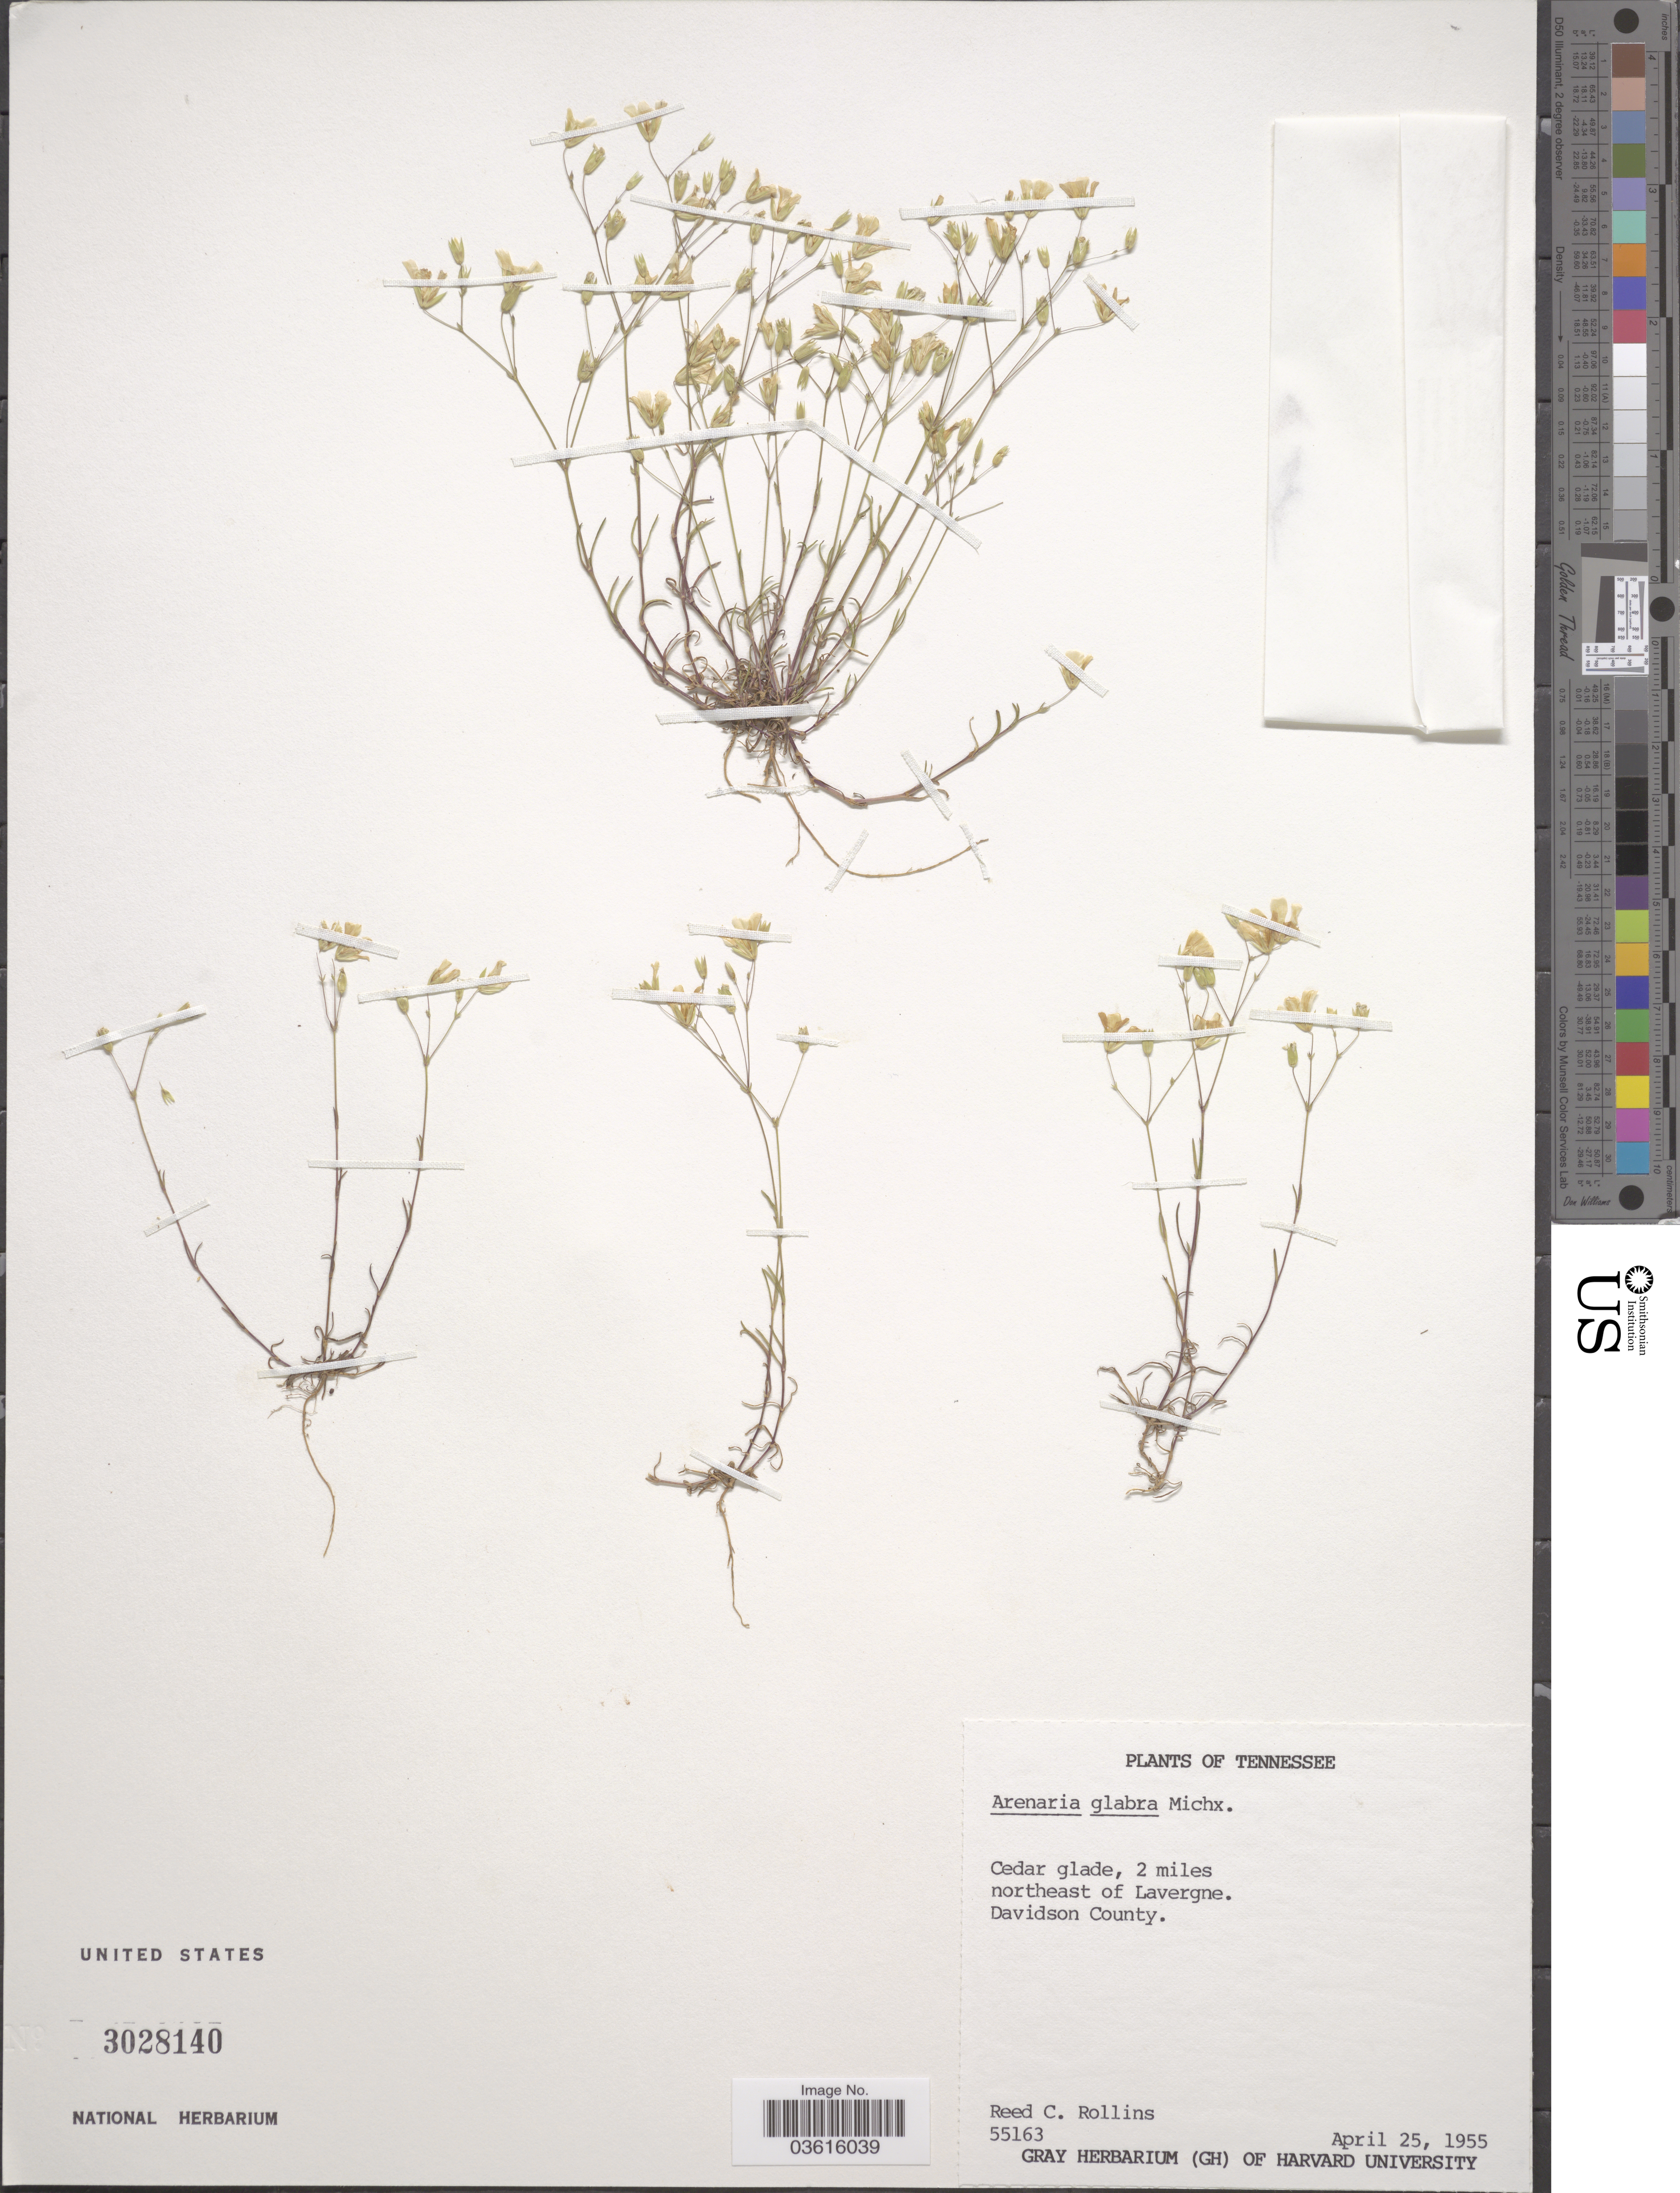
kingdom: Plantae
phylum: Tracheophyta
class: Magnoliopsida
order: Caryophyllales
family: Caryophyllaceae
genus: Minuartia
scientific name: Minuartia glabra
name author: (Michx.) Mattf.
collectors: R. C. Rollins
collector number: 55163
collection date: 1955-04-25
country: United States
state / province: Tennessee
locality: Cedar glade, 2 miles northeast of Lavergne. Davidson County.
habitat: cedar glade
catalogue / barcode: US 3028140